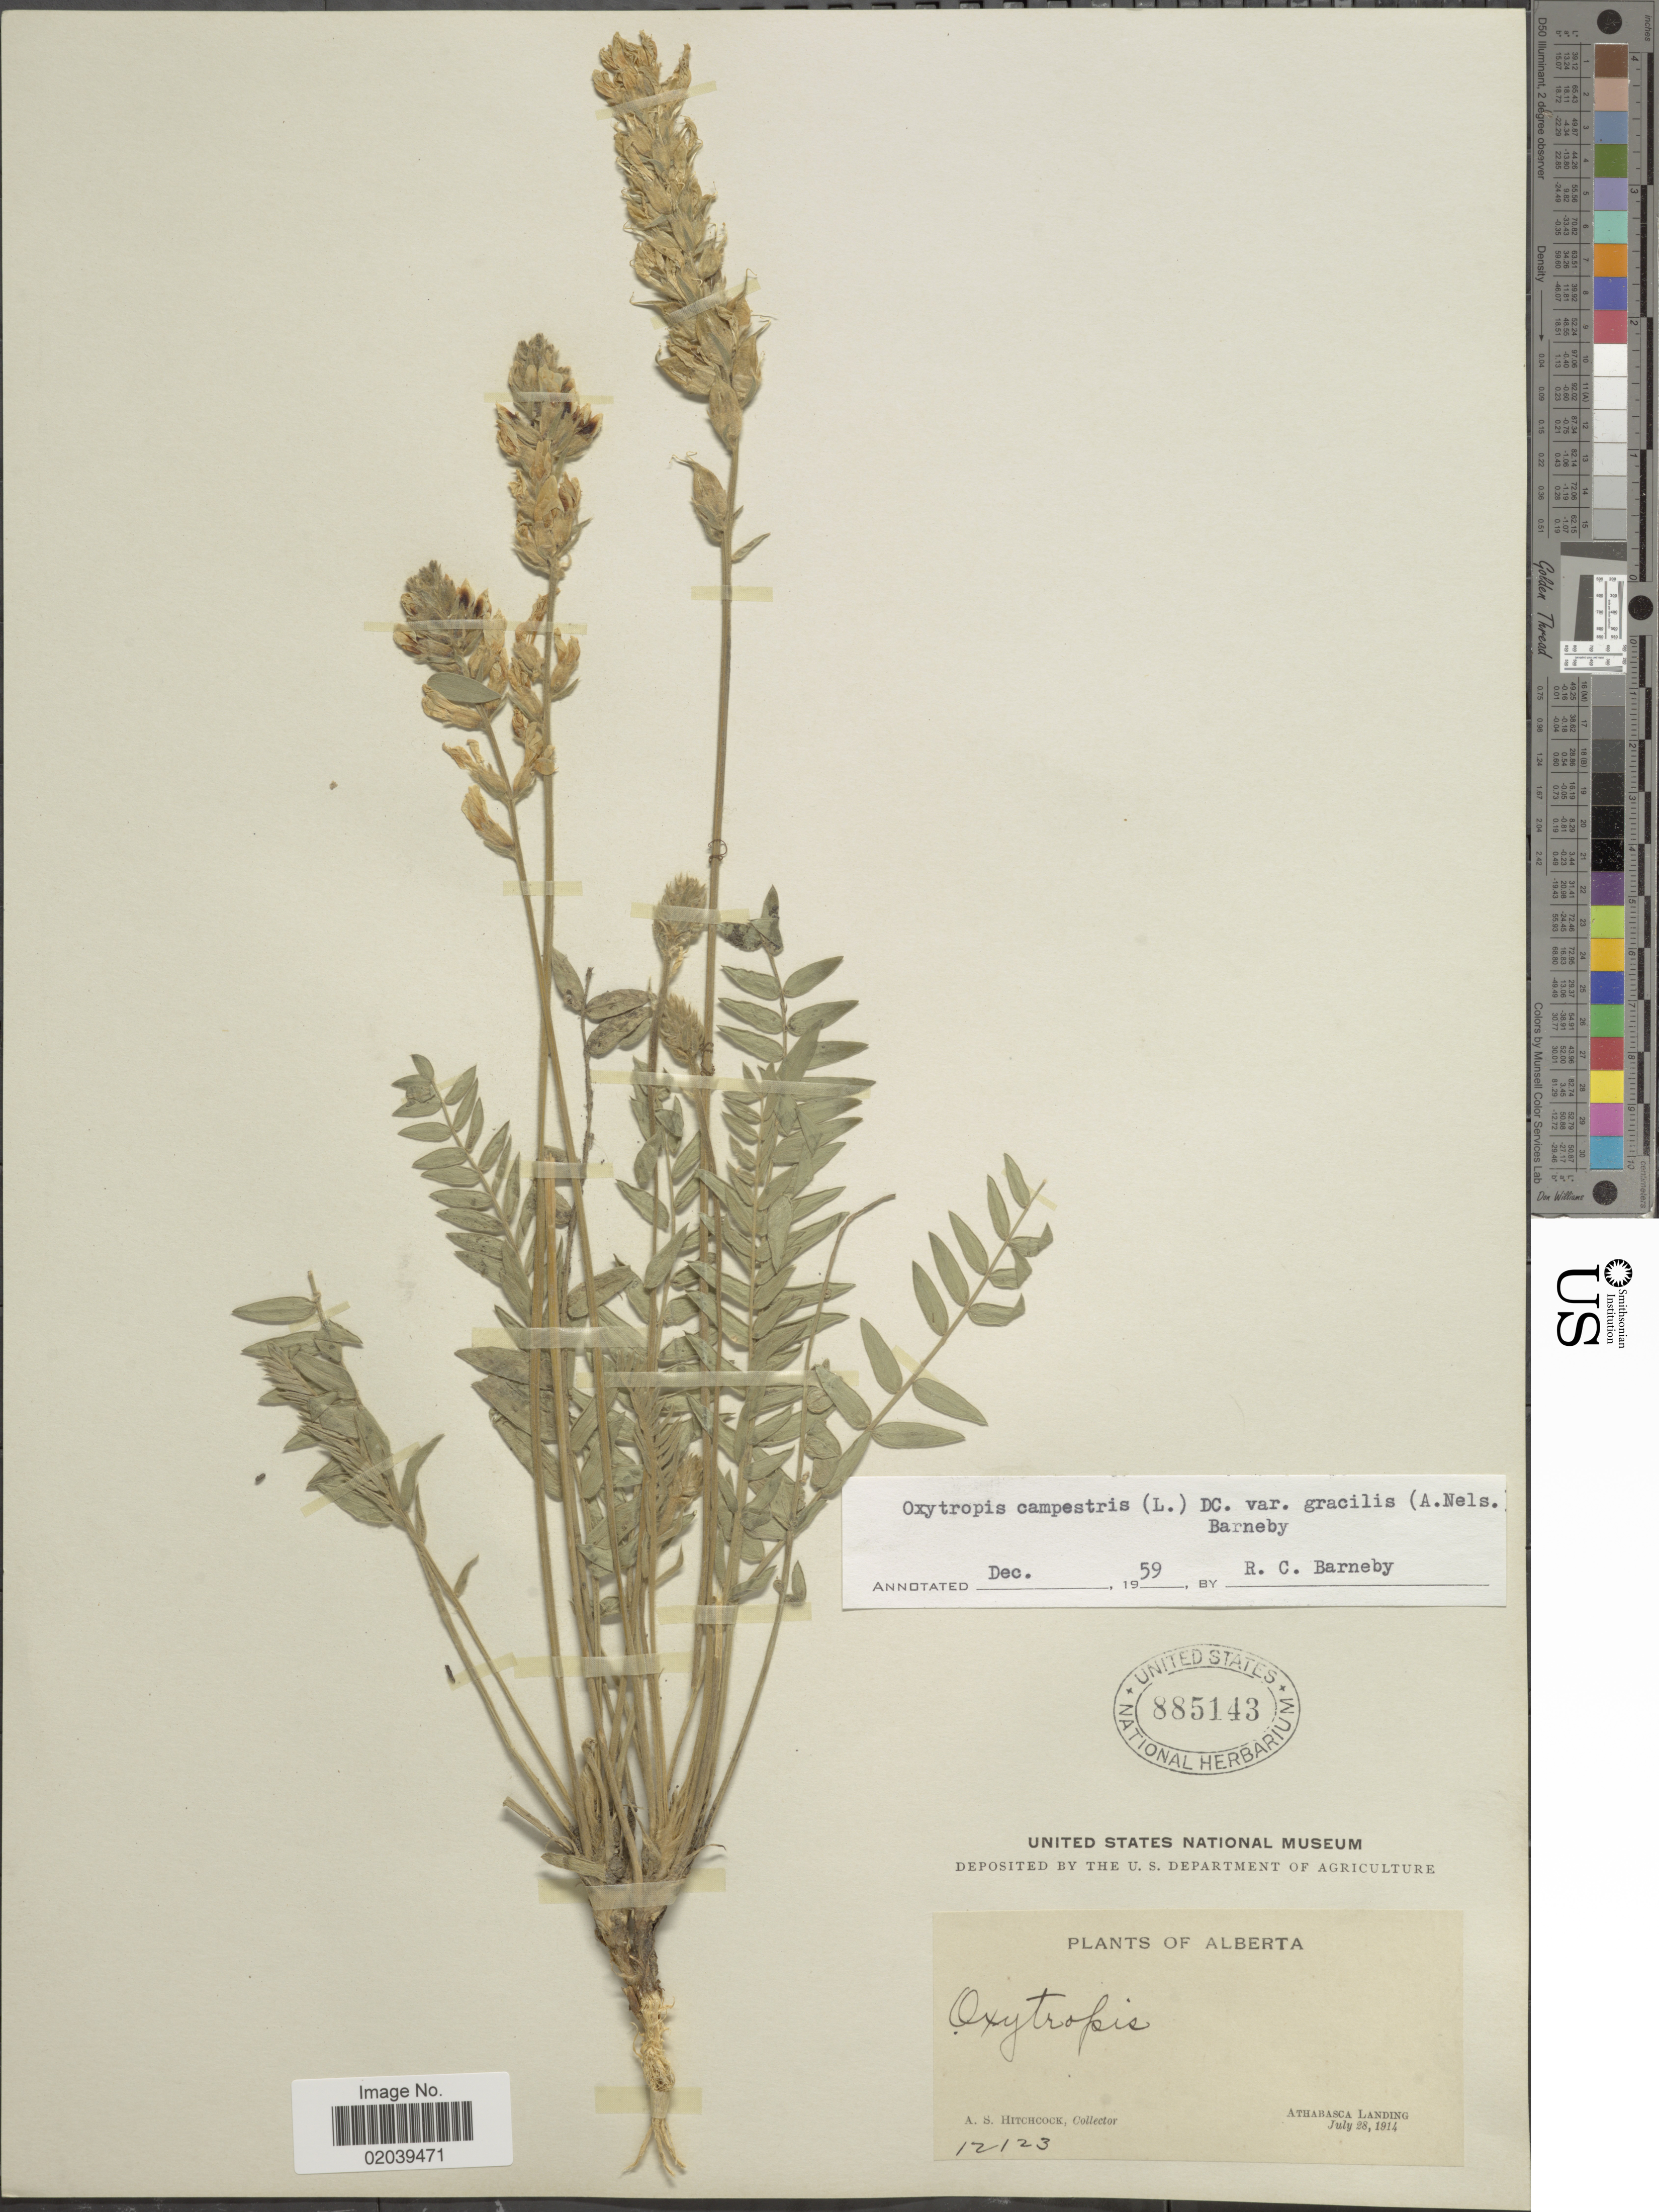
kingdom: Plantae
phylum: Tracheophyta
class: Magnoliopsida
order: Fabales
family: Fabaceae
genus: Oxytropis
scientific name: Oxytropis campestris var. gracilis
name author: (A. Nelson) Barneby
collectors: A. S. Hitchcock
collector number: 12123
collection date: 1914-07-28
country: Canada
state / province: Alberta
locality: Athabasca Landing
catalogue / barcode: US 885143